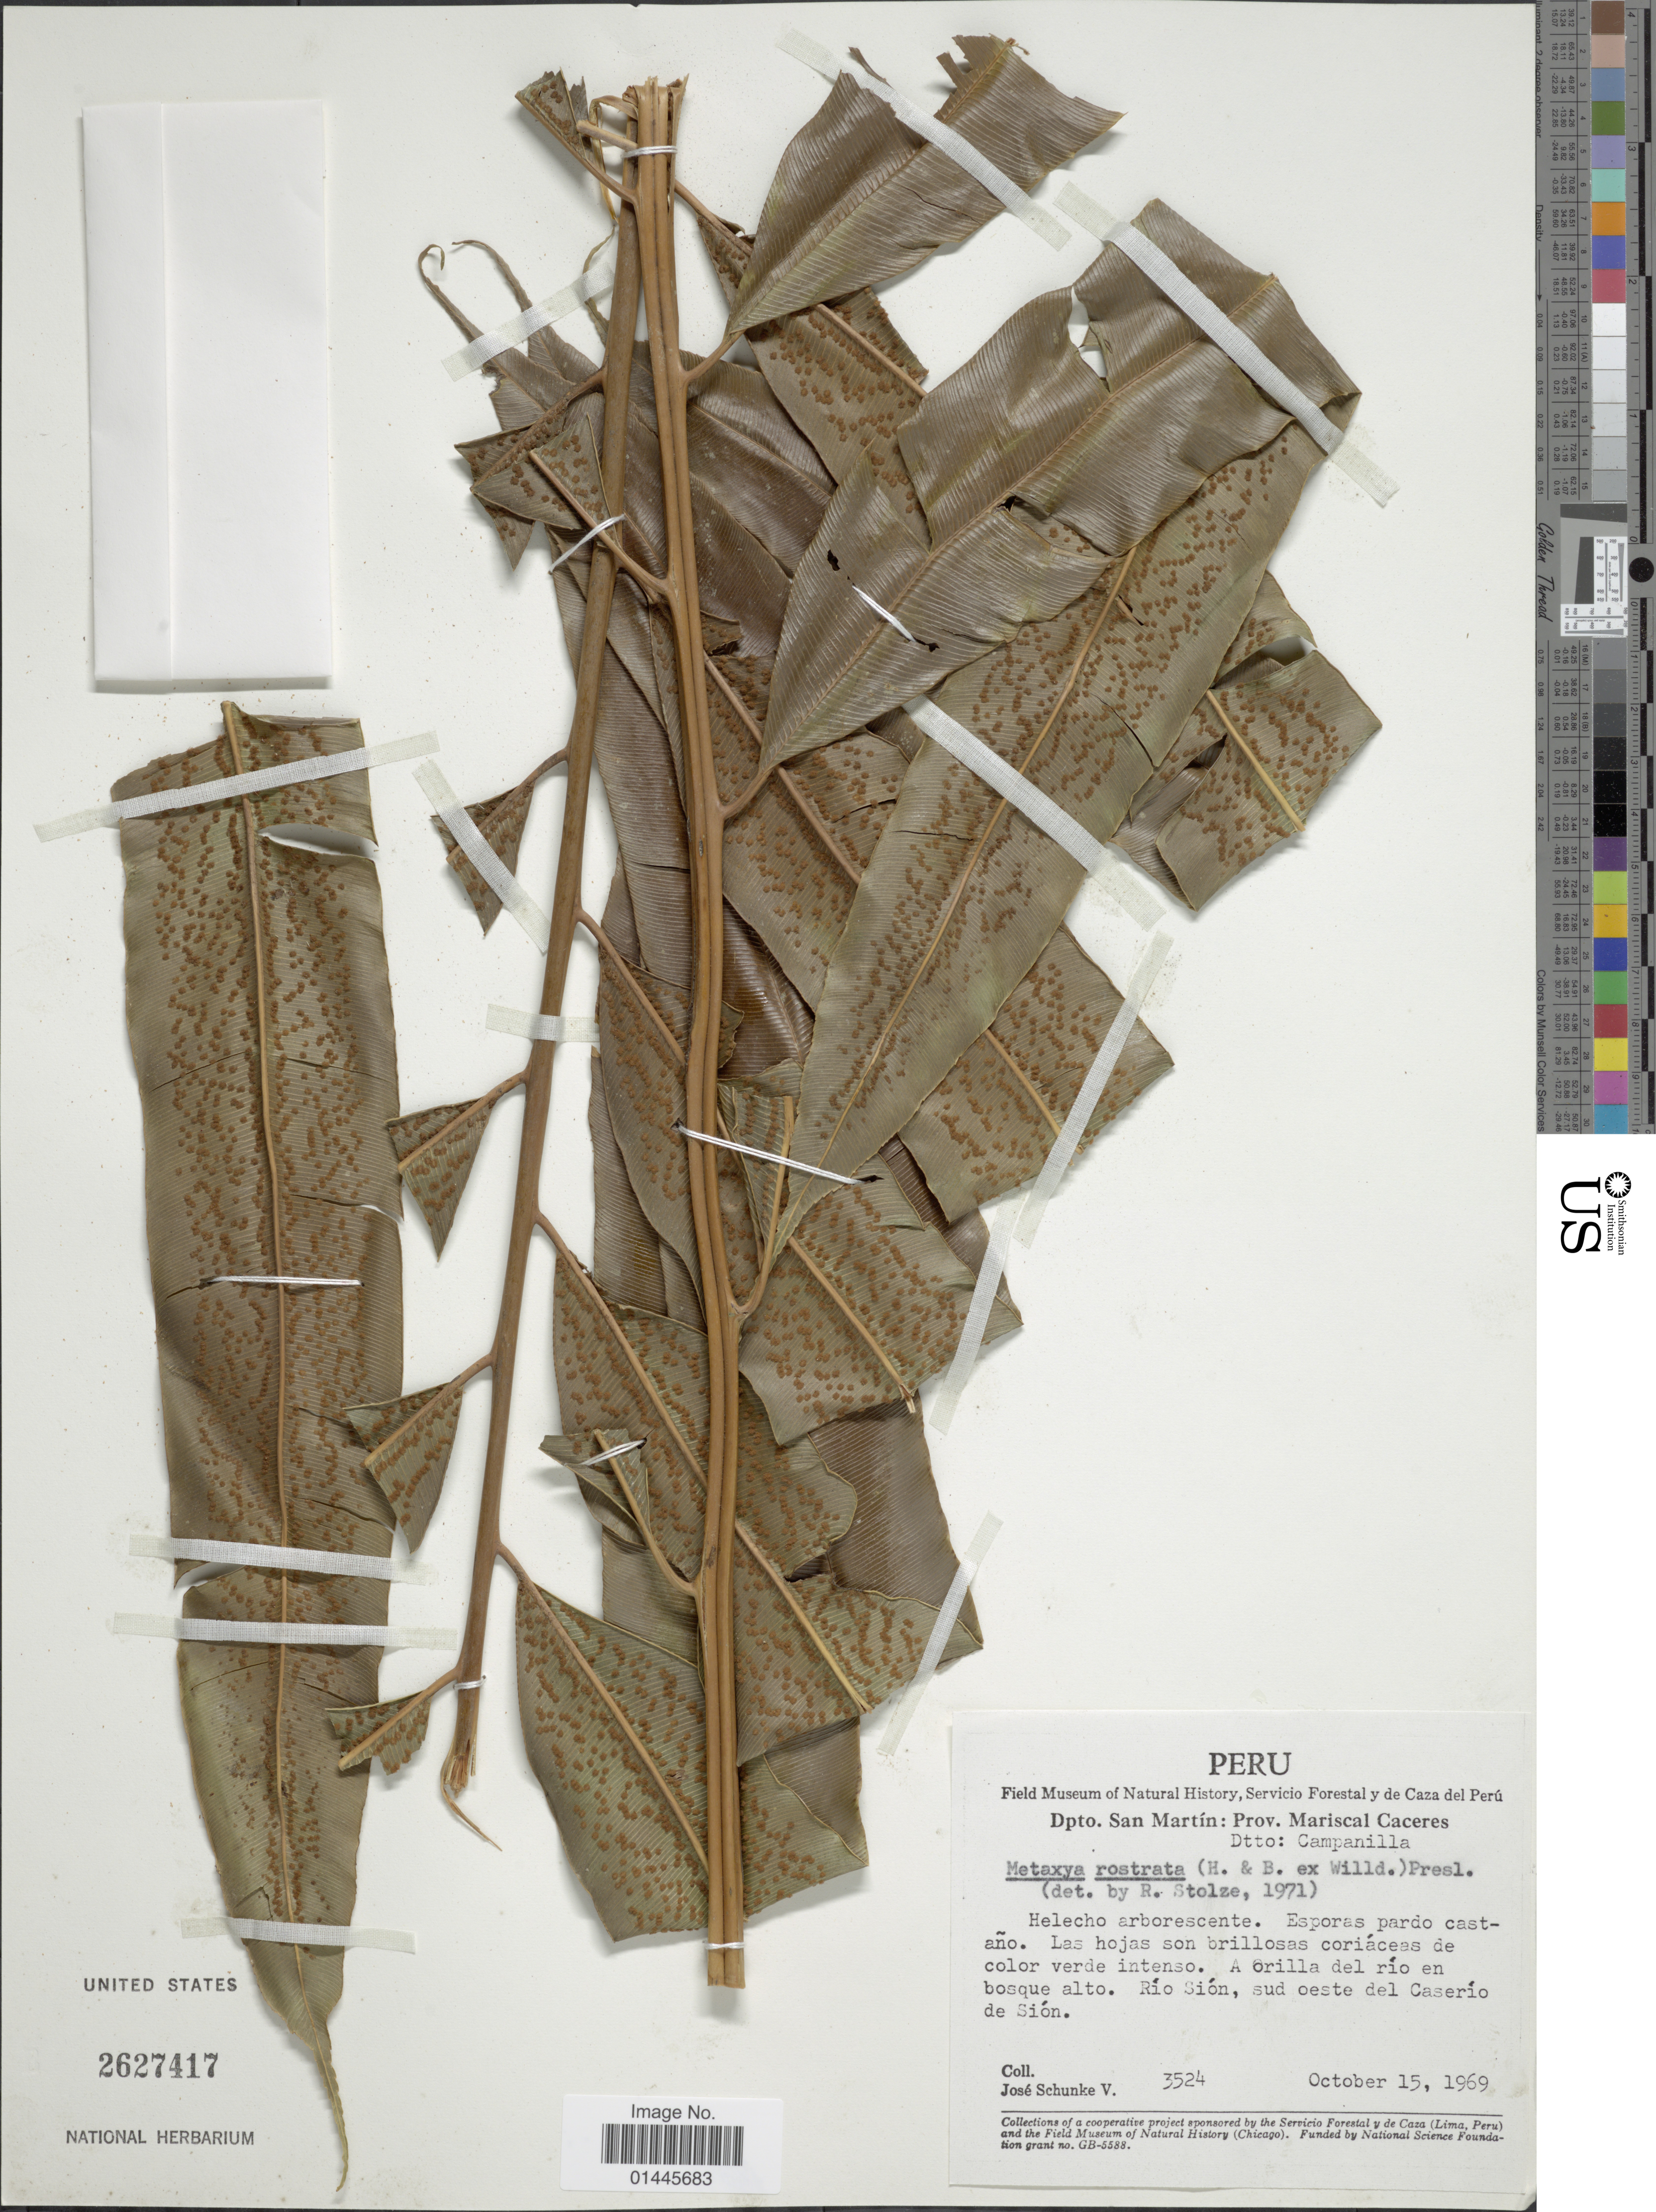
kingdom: Plantae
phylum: Tracheophyta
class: Polypodiopsida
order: Cyatheales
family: Metaxyaceae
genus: Metaxya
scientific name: Metaxya rostrata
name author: (Kunth) C. Presl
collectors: J. Schunke Vigo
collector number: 3524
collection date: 1969-10-15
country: Peru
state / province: San Martín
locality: Prov. Mariscal Caceres, Dtto. Campanilla, a orilla del rio en bosque alto, Rio Sion, sud oeste del Caserio de Sion.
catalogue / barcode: US 2627417